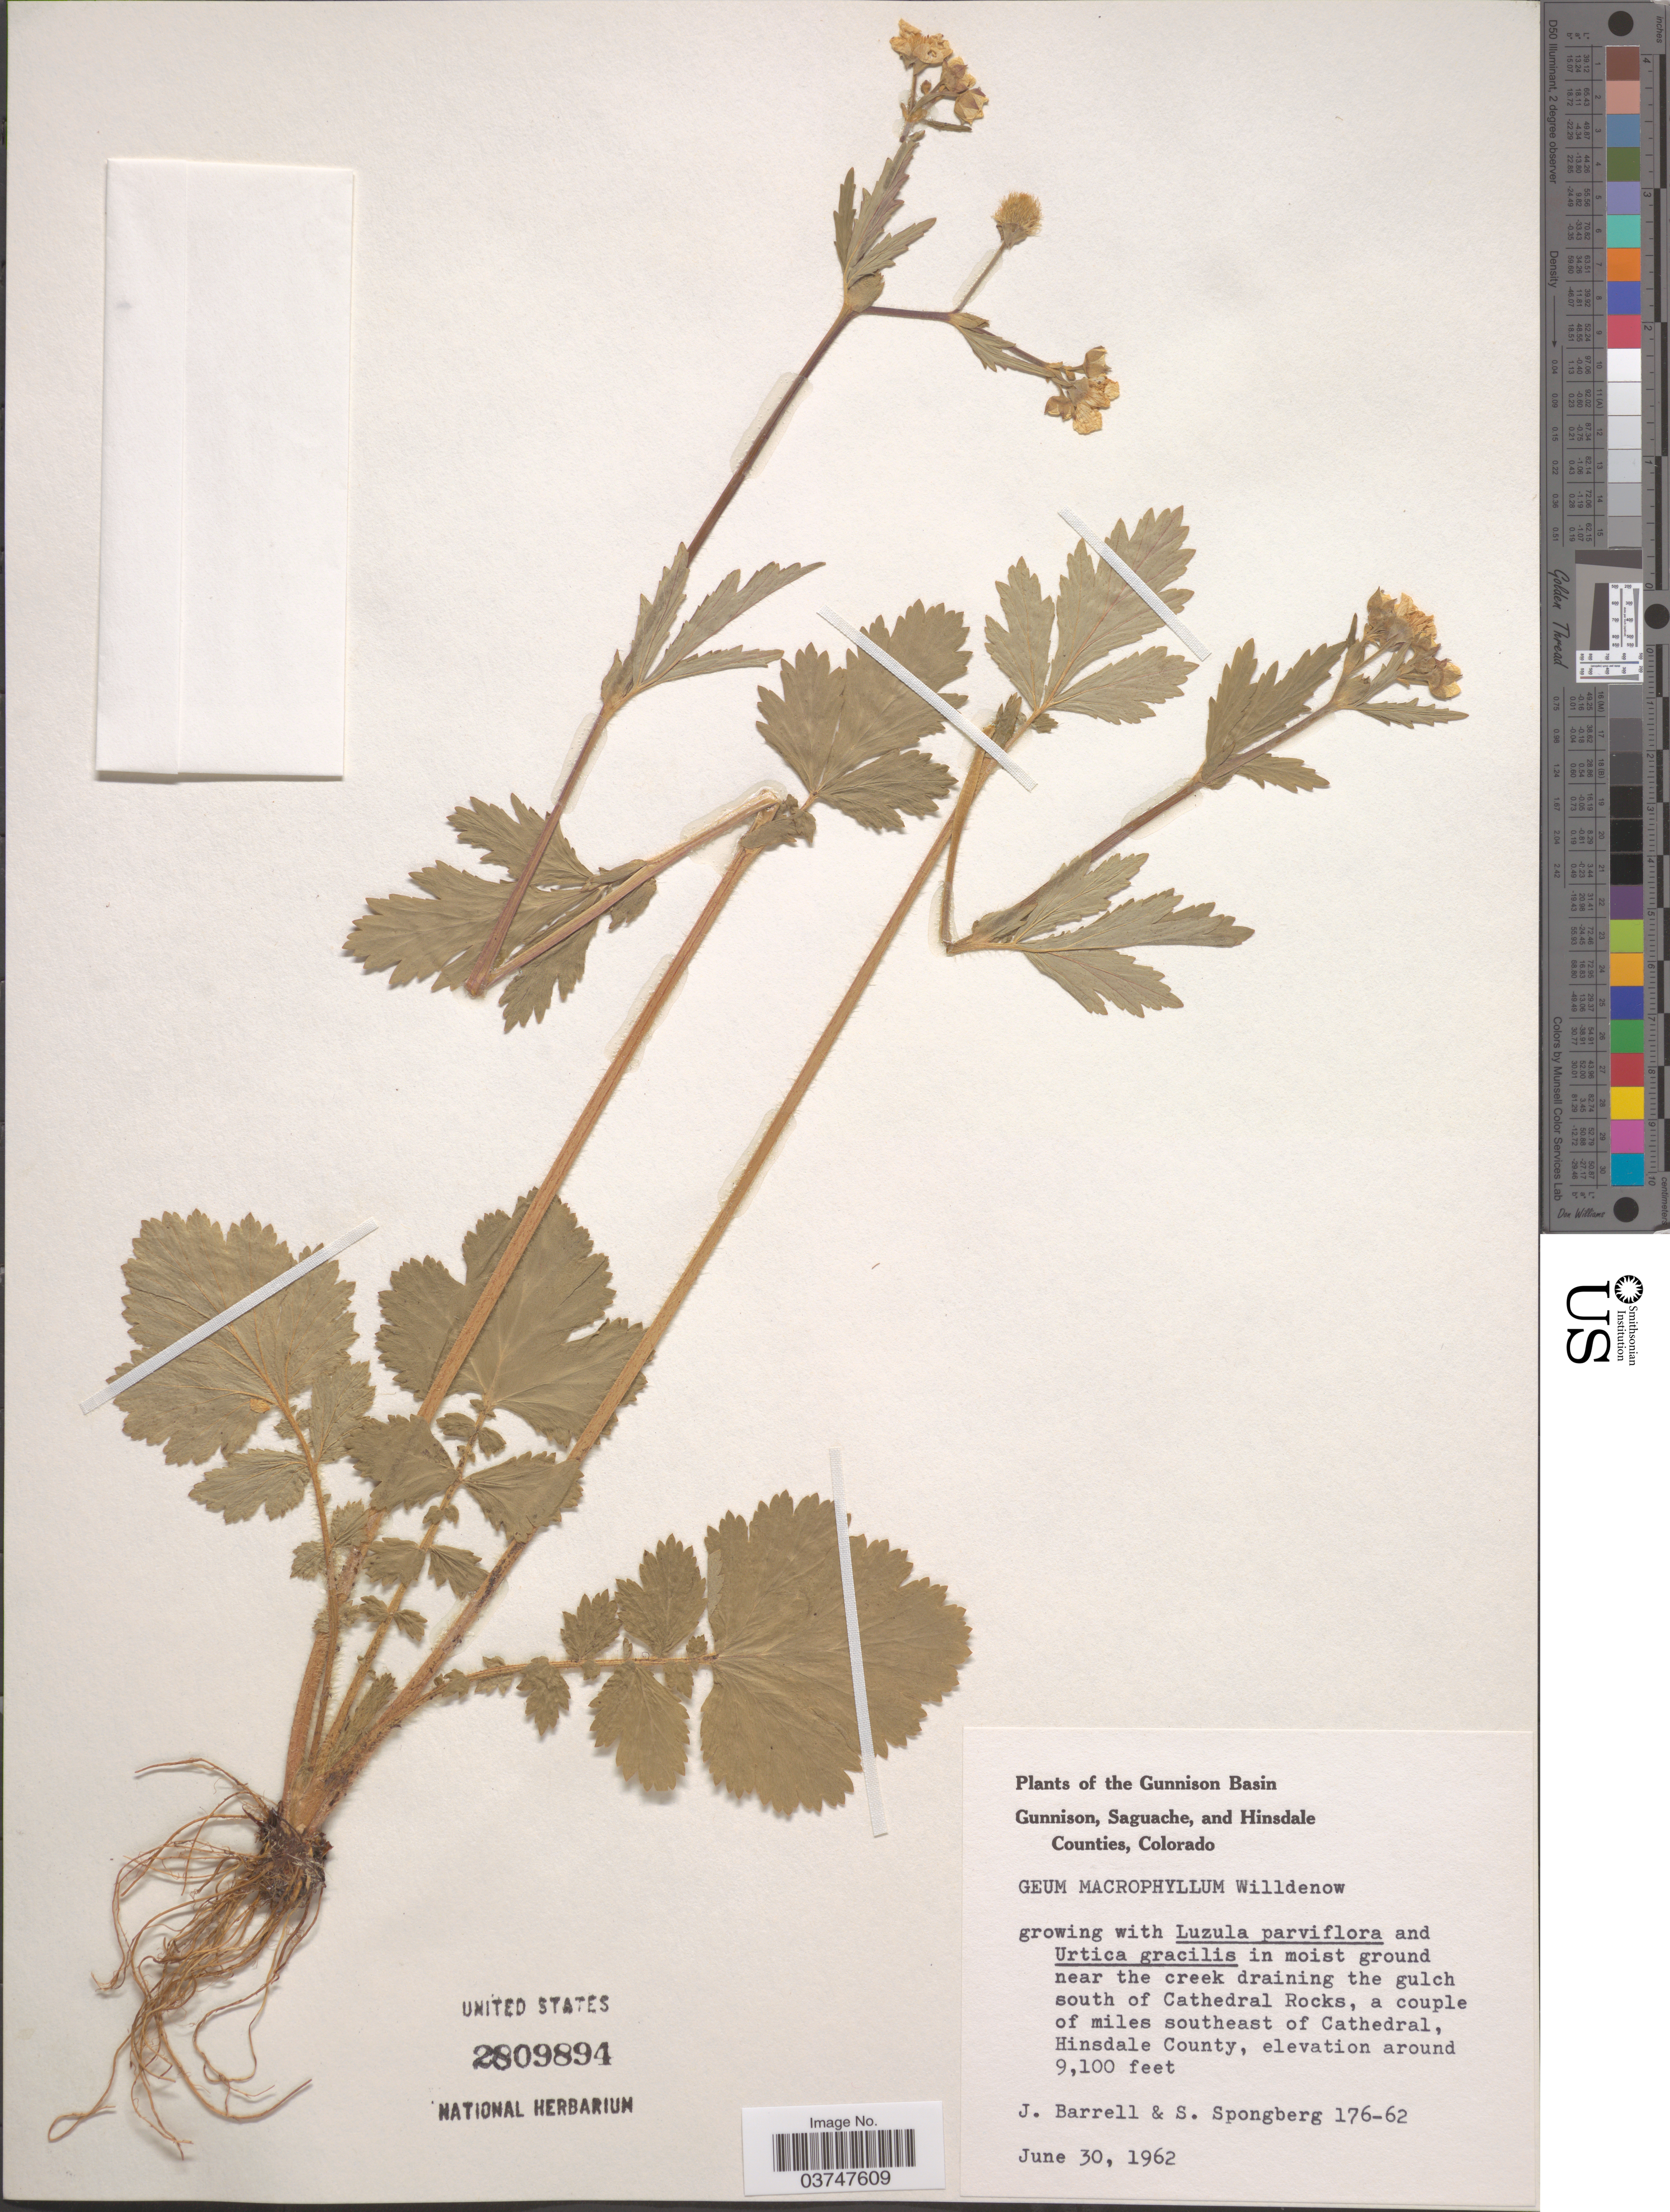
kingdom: Plantae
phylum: Tracheophyta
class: Magnoliopsida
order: Rosales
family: Rosaceae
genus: Geum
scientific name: Geum macrophyllum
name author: Willd.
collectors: J. Barrell & S. A.Spongberg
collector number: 176-62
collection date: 1962-06-30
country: United States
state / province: Colorado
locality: The Gunnison Basin. In moist ground near the creek draining the gulch south of Cathedral Rocks, a couple of miles southeast of Cathedral, Hinsdale County.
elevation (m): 2774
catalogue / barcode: US 2809894